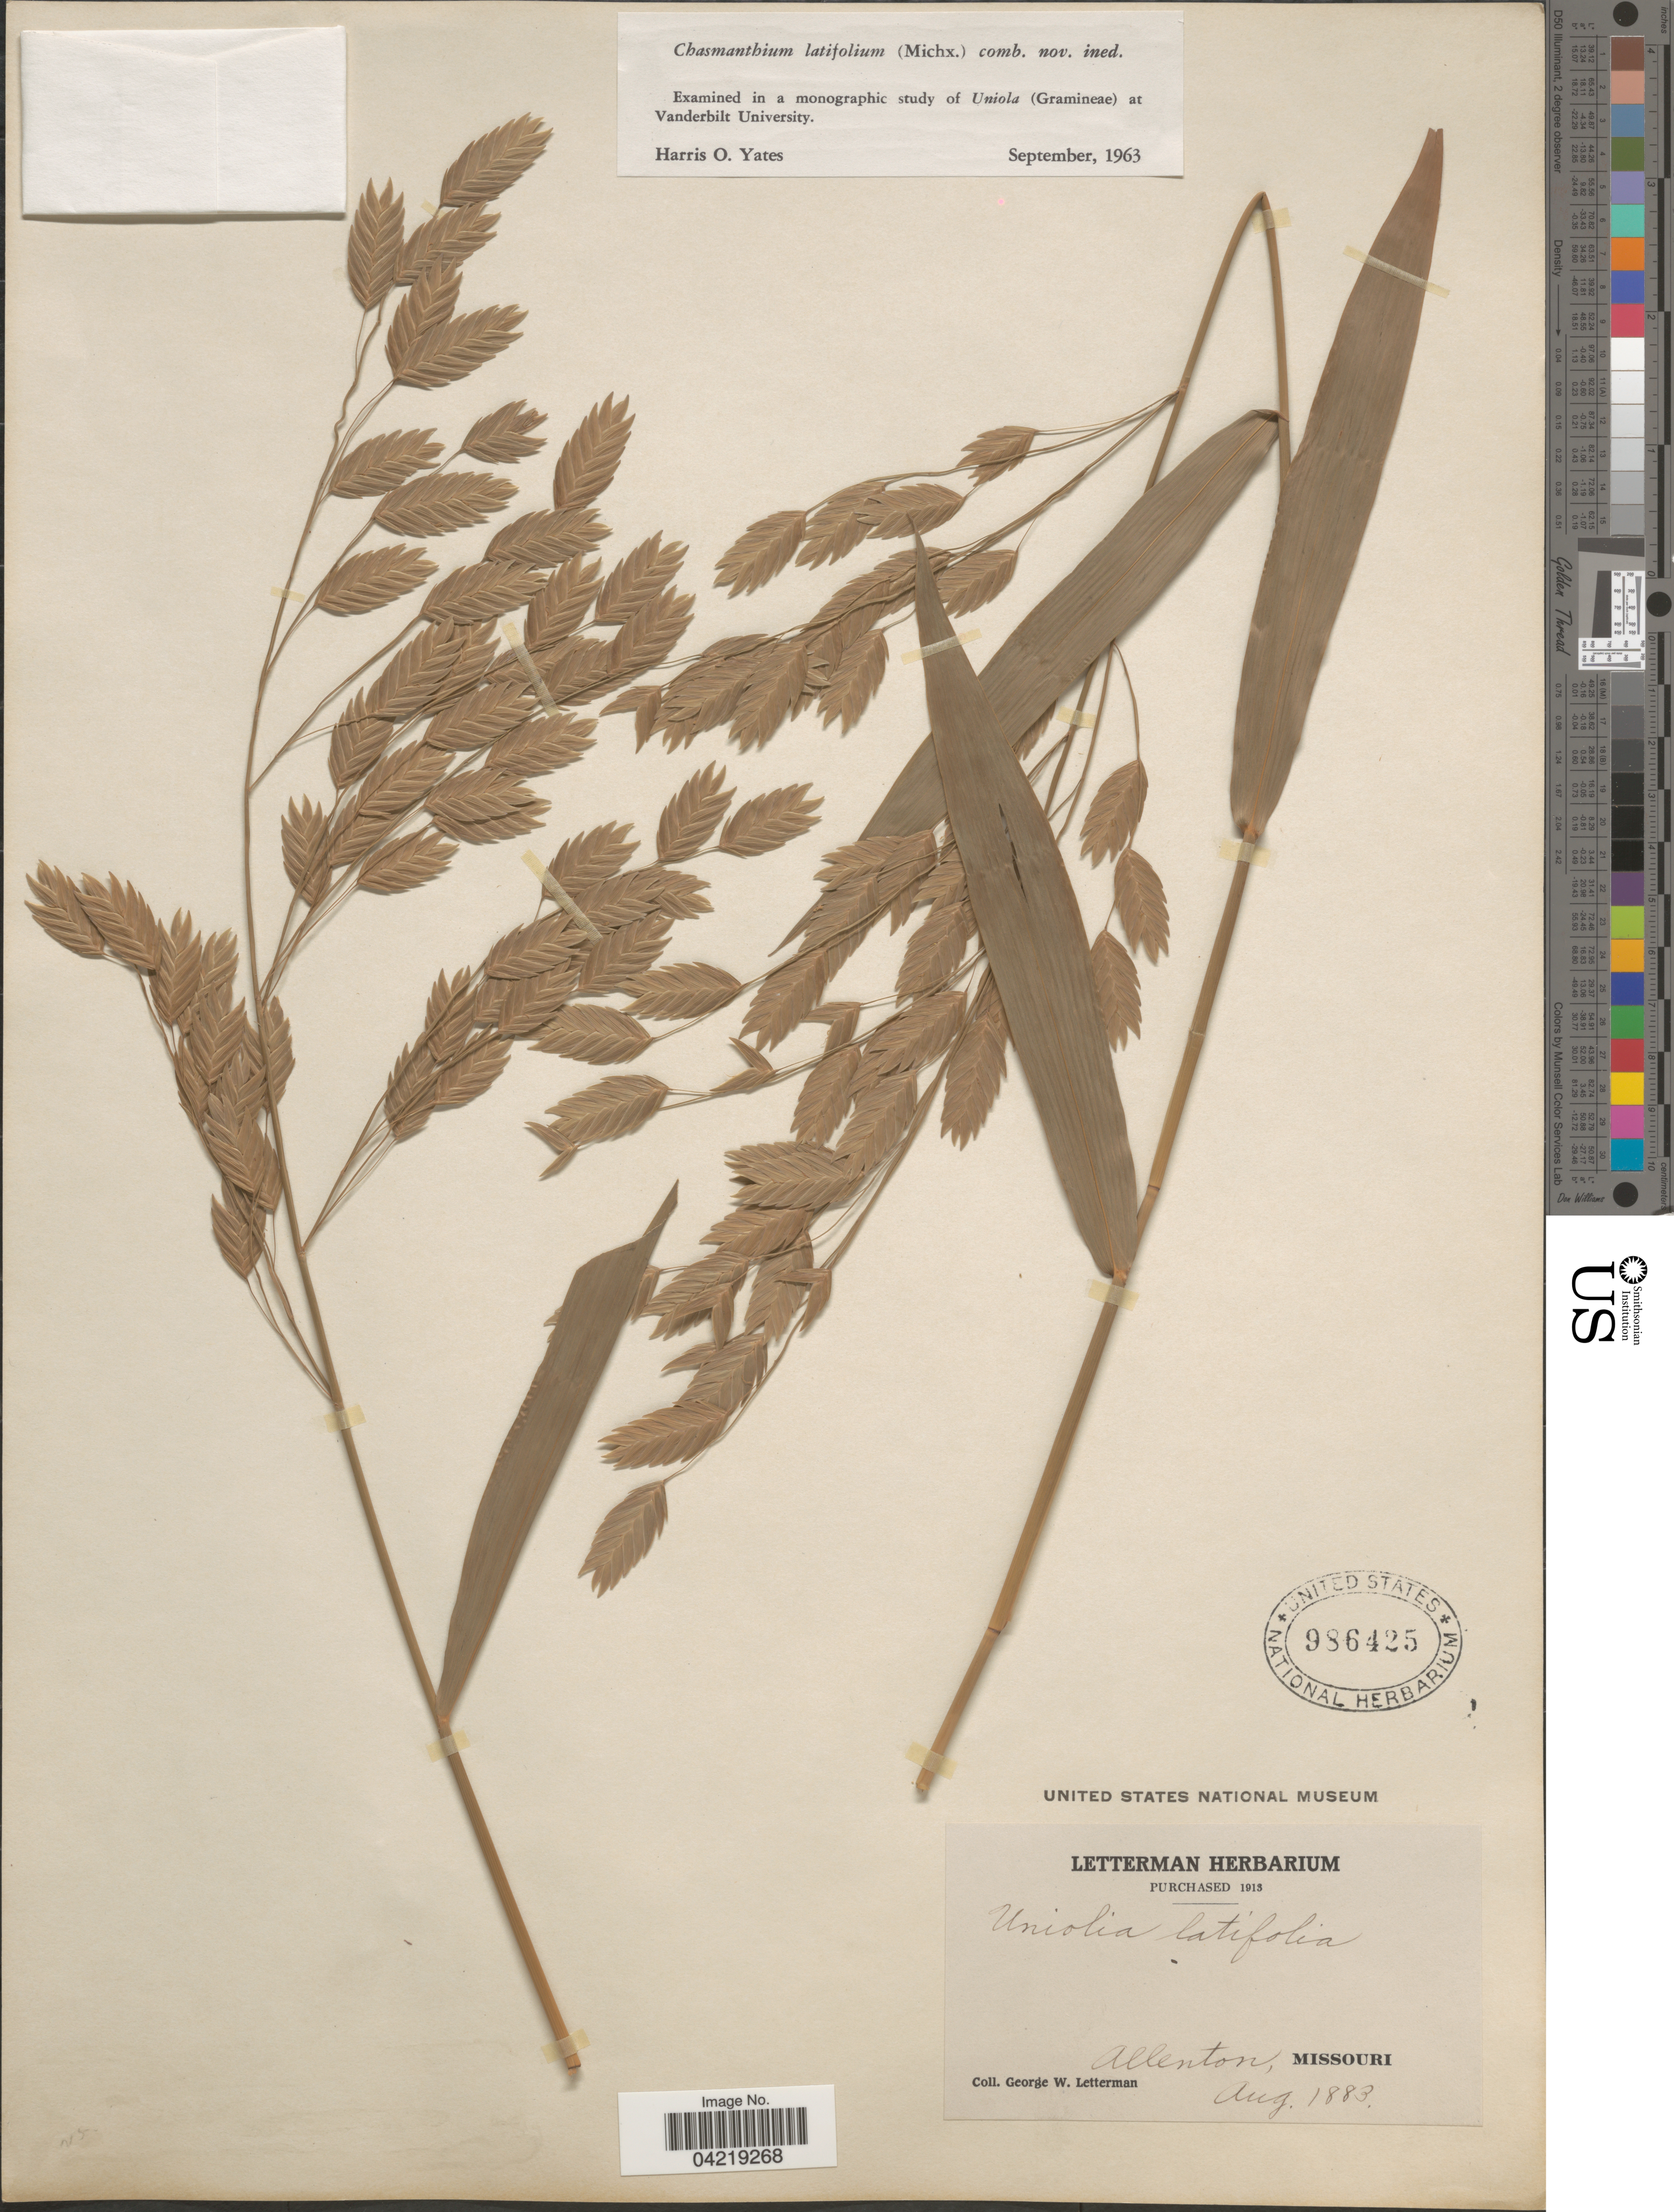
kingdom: Plantae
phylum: Tracheophyta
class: Liliopsida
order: Poales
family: Poaceae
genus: Chasmanthium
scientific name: Chasmanthium latifolium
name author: (Michx.) H.O. Yates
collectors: G. W. Letterman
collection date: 1883-08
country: United States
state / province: Missouri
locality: Allenton.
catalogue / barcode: US 986425